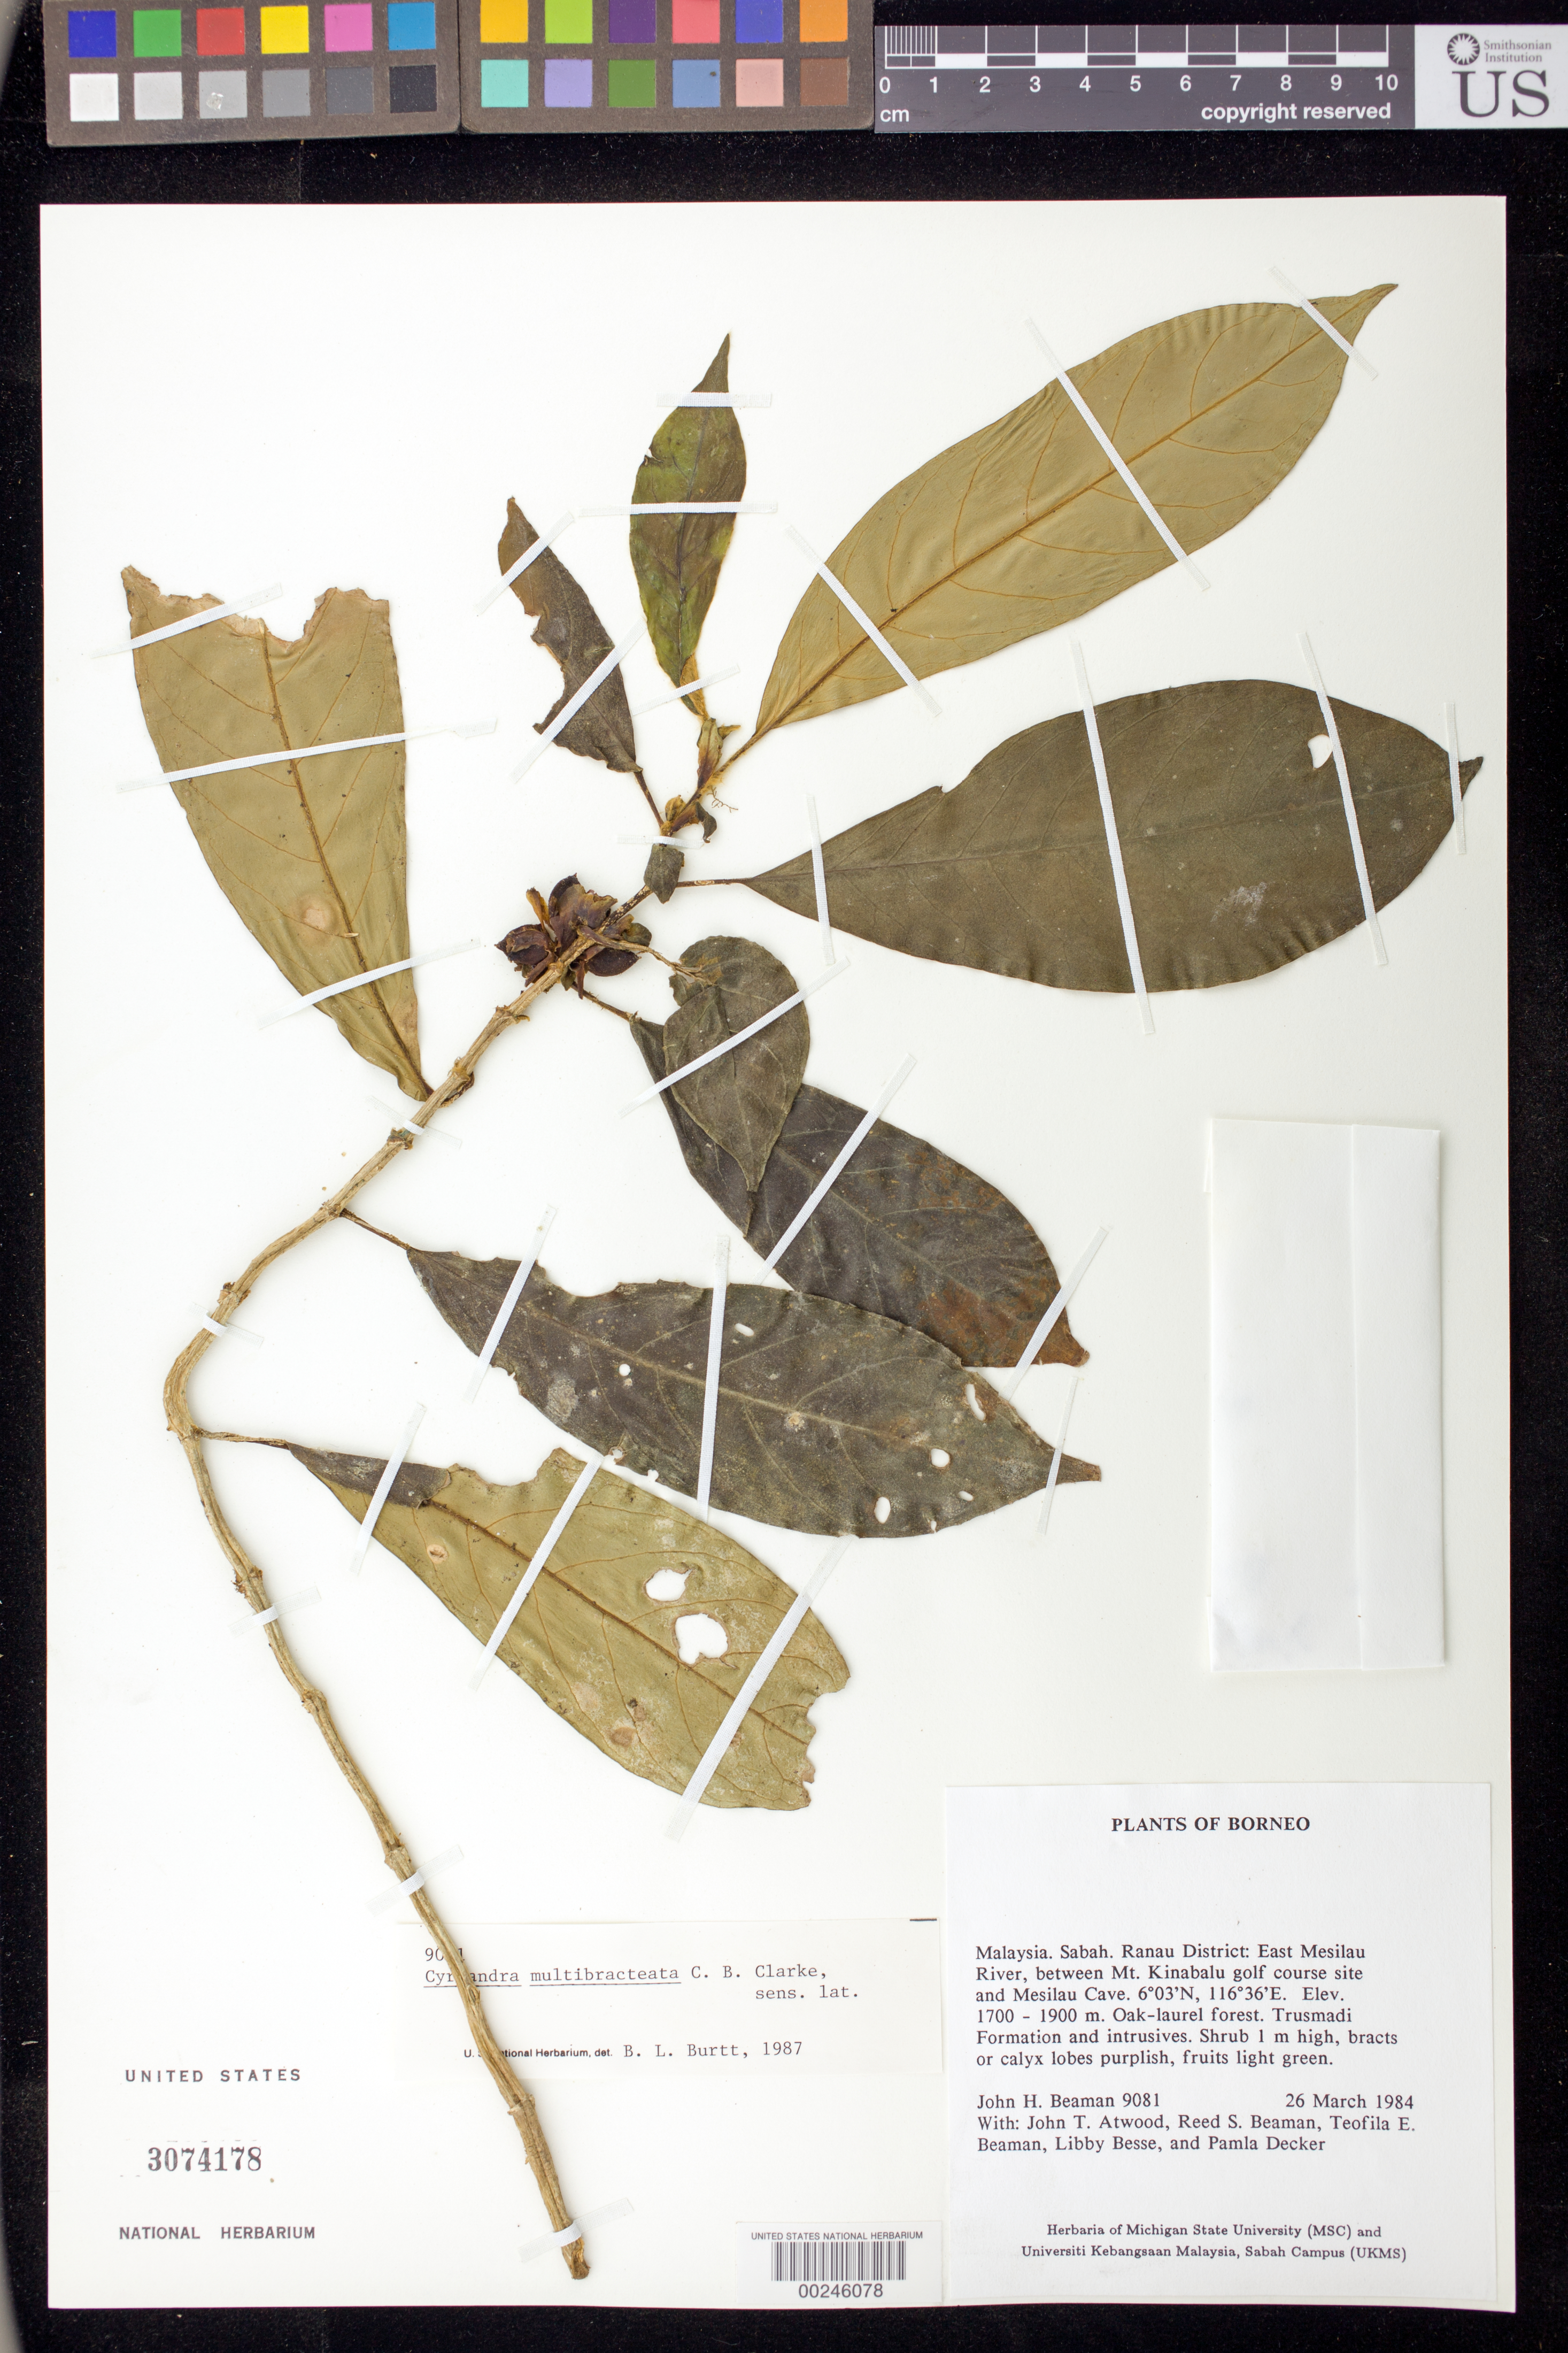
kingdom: Plantae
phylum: Tracheophyta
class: Magnoliopsida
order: Lamiales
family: Gesneriaceae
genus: Cyrtandra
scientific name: Cyrtandra multibracteata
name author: C.B. Clarke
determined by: Burtt, B. L.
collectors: J. H. Beaman, J. T. Atwood, R. S. Beaman, T. E. Beaman, L. Besse & P. Decker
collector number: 9081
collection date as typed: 26 Mar 1984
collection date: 1984-03-26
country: Malaysia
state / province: Sabah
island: Borneo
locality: Ranau dist, east mesilau river, between mt kinabalu golf course site and mesilau cave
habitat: Oak-laurel forest, trusmadi formation and intrusives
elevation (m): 1700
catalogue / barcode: US 3074178